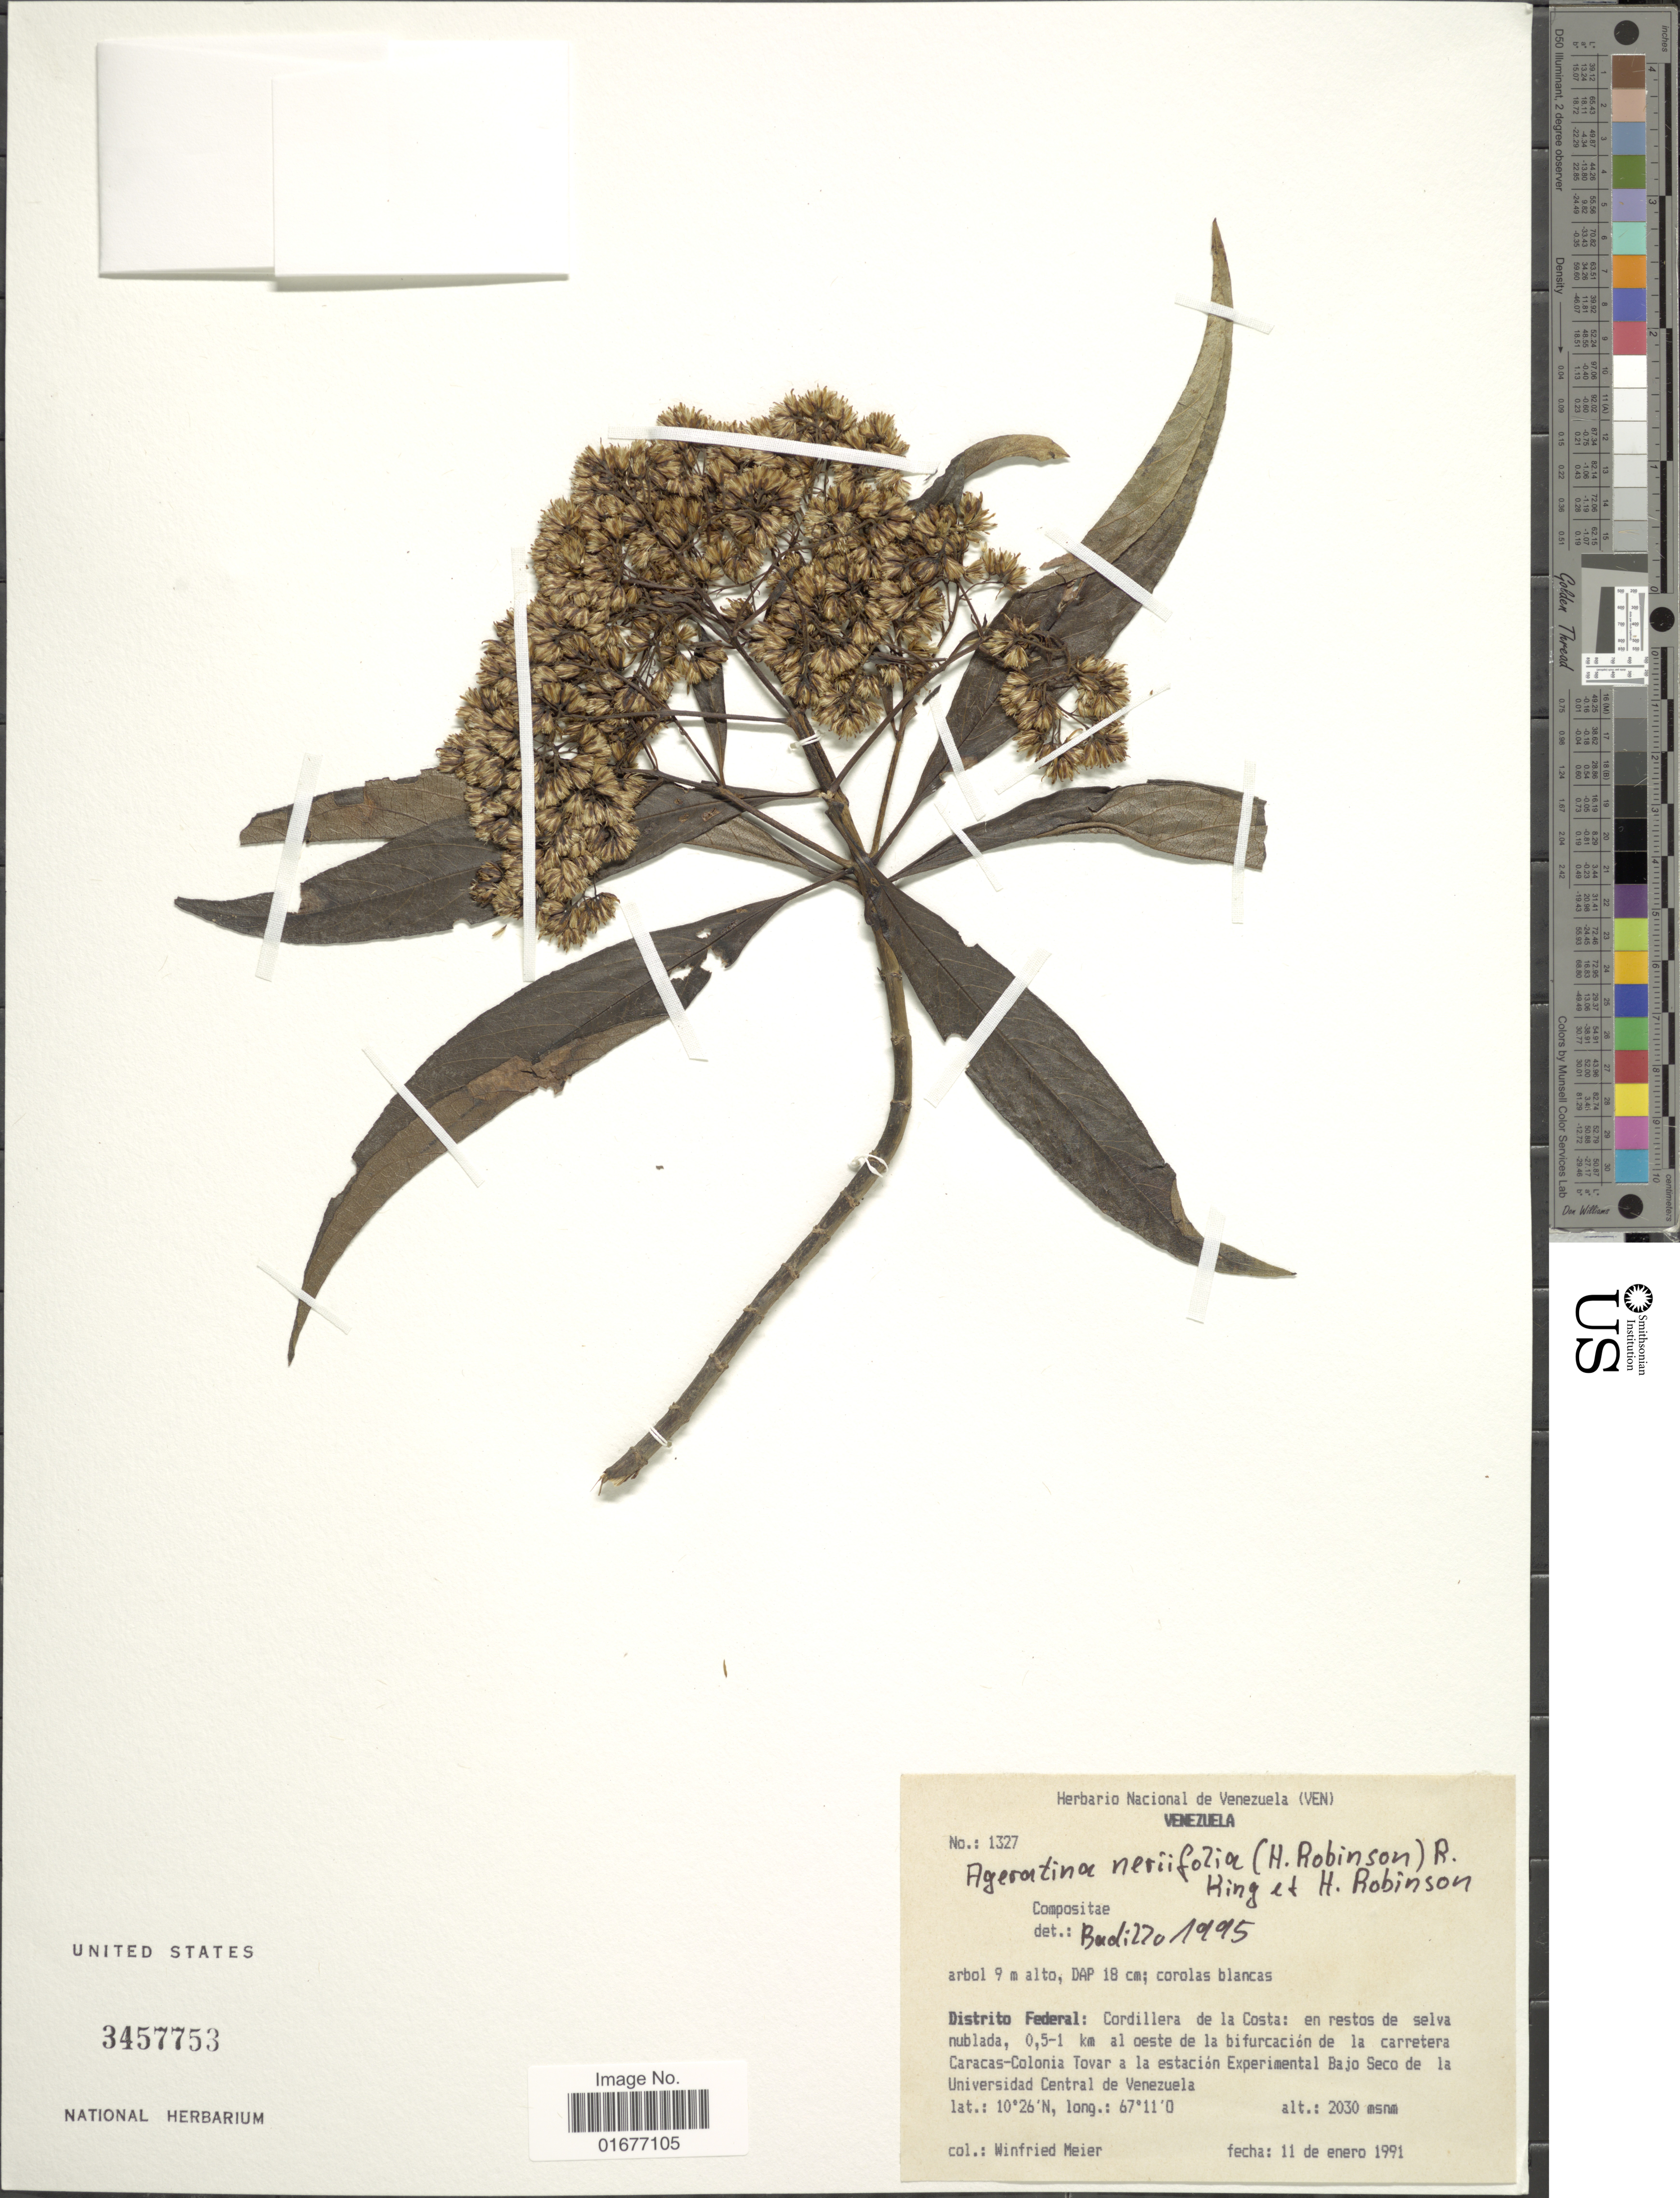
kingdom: Plantae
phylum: Tracheophyta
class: Magnoliopsida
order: Asterales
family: Asteraceae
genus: Ageratina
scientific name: Ageratina neriifolia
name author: (B.L. Rob.) R.M. King & H. Rob.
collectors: W. Meier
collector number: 1327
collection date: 1991-01-11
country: Venezuela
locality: Distrito Federal: Cordillera de la Costa: en restos de selva nublada, 0,5-1 km al oeste de la bifurcacion de la carretera Caracas-Colonia Tovar a la estacion Experimental Bajo Seco de la Universidad Central de Venezuela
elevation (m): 2030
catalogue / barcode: US 3457753